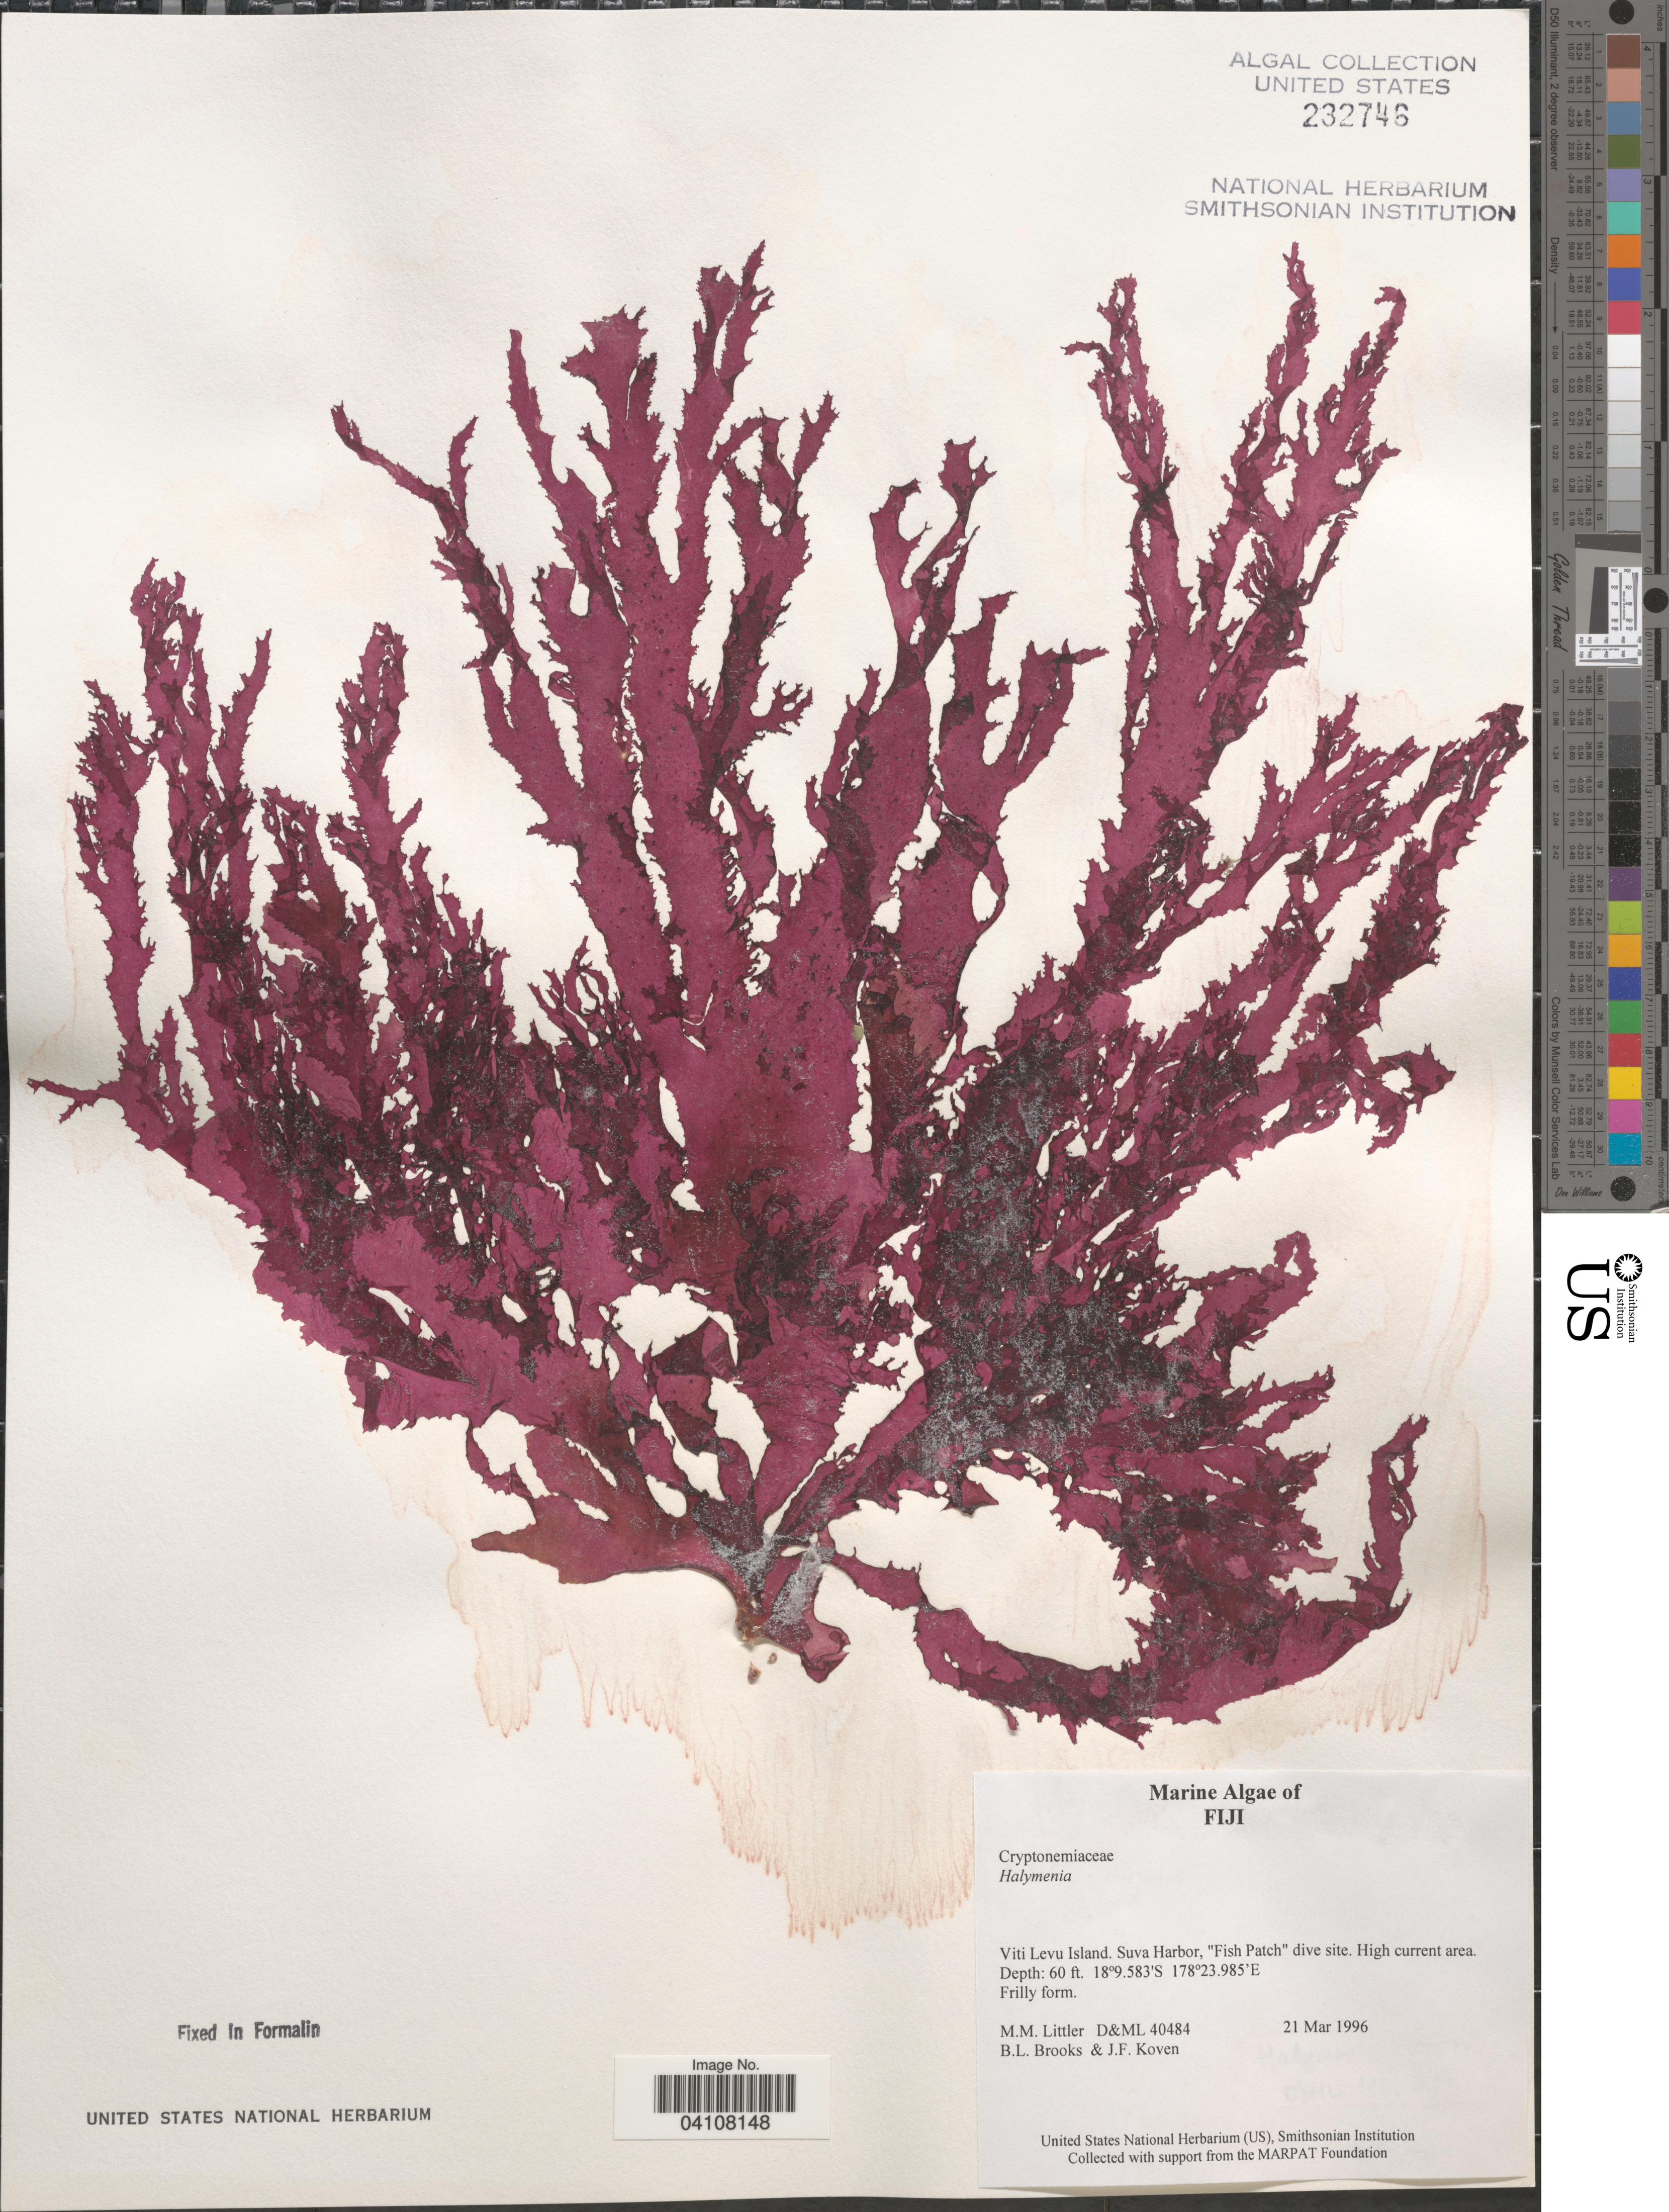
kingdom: Plantae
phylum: Rhodophyta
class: Florideophyceae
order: Halymeniales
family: Halymeniaceae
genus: Halymenia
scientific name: Halymenia sp.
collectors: B. Brooks & J. Koven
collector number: D&ML40484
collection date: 1996-03-21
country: Fiji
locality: Viti Levu Island. Suva Harbor, "Fish Patch" dive site. High current area.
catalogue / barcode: US 232746